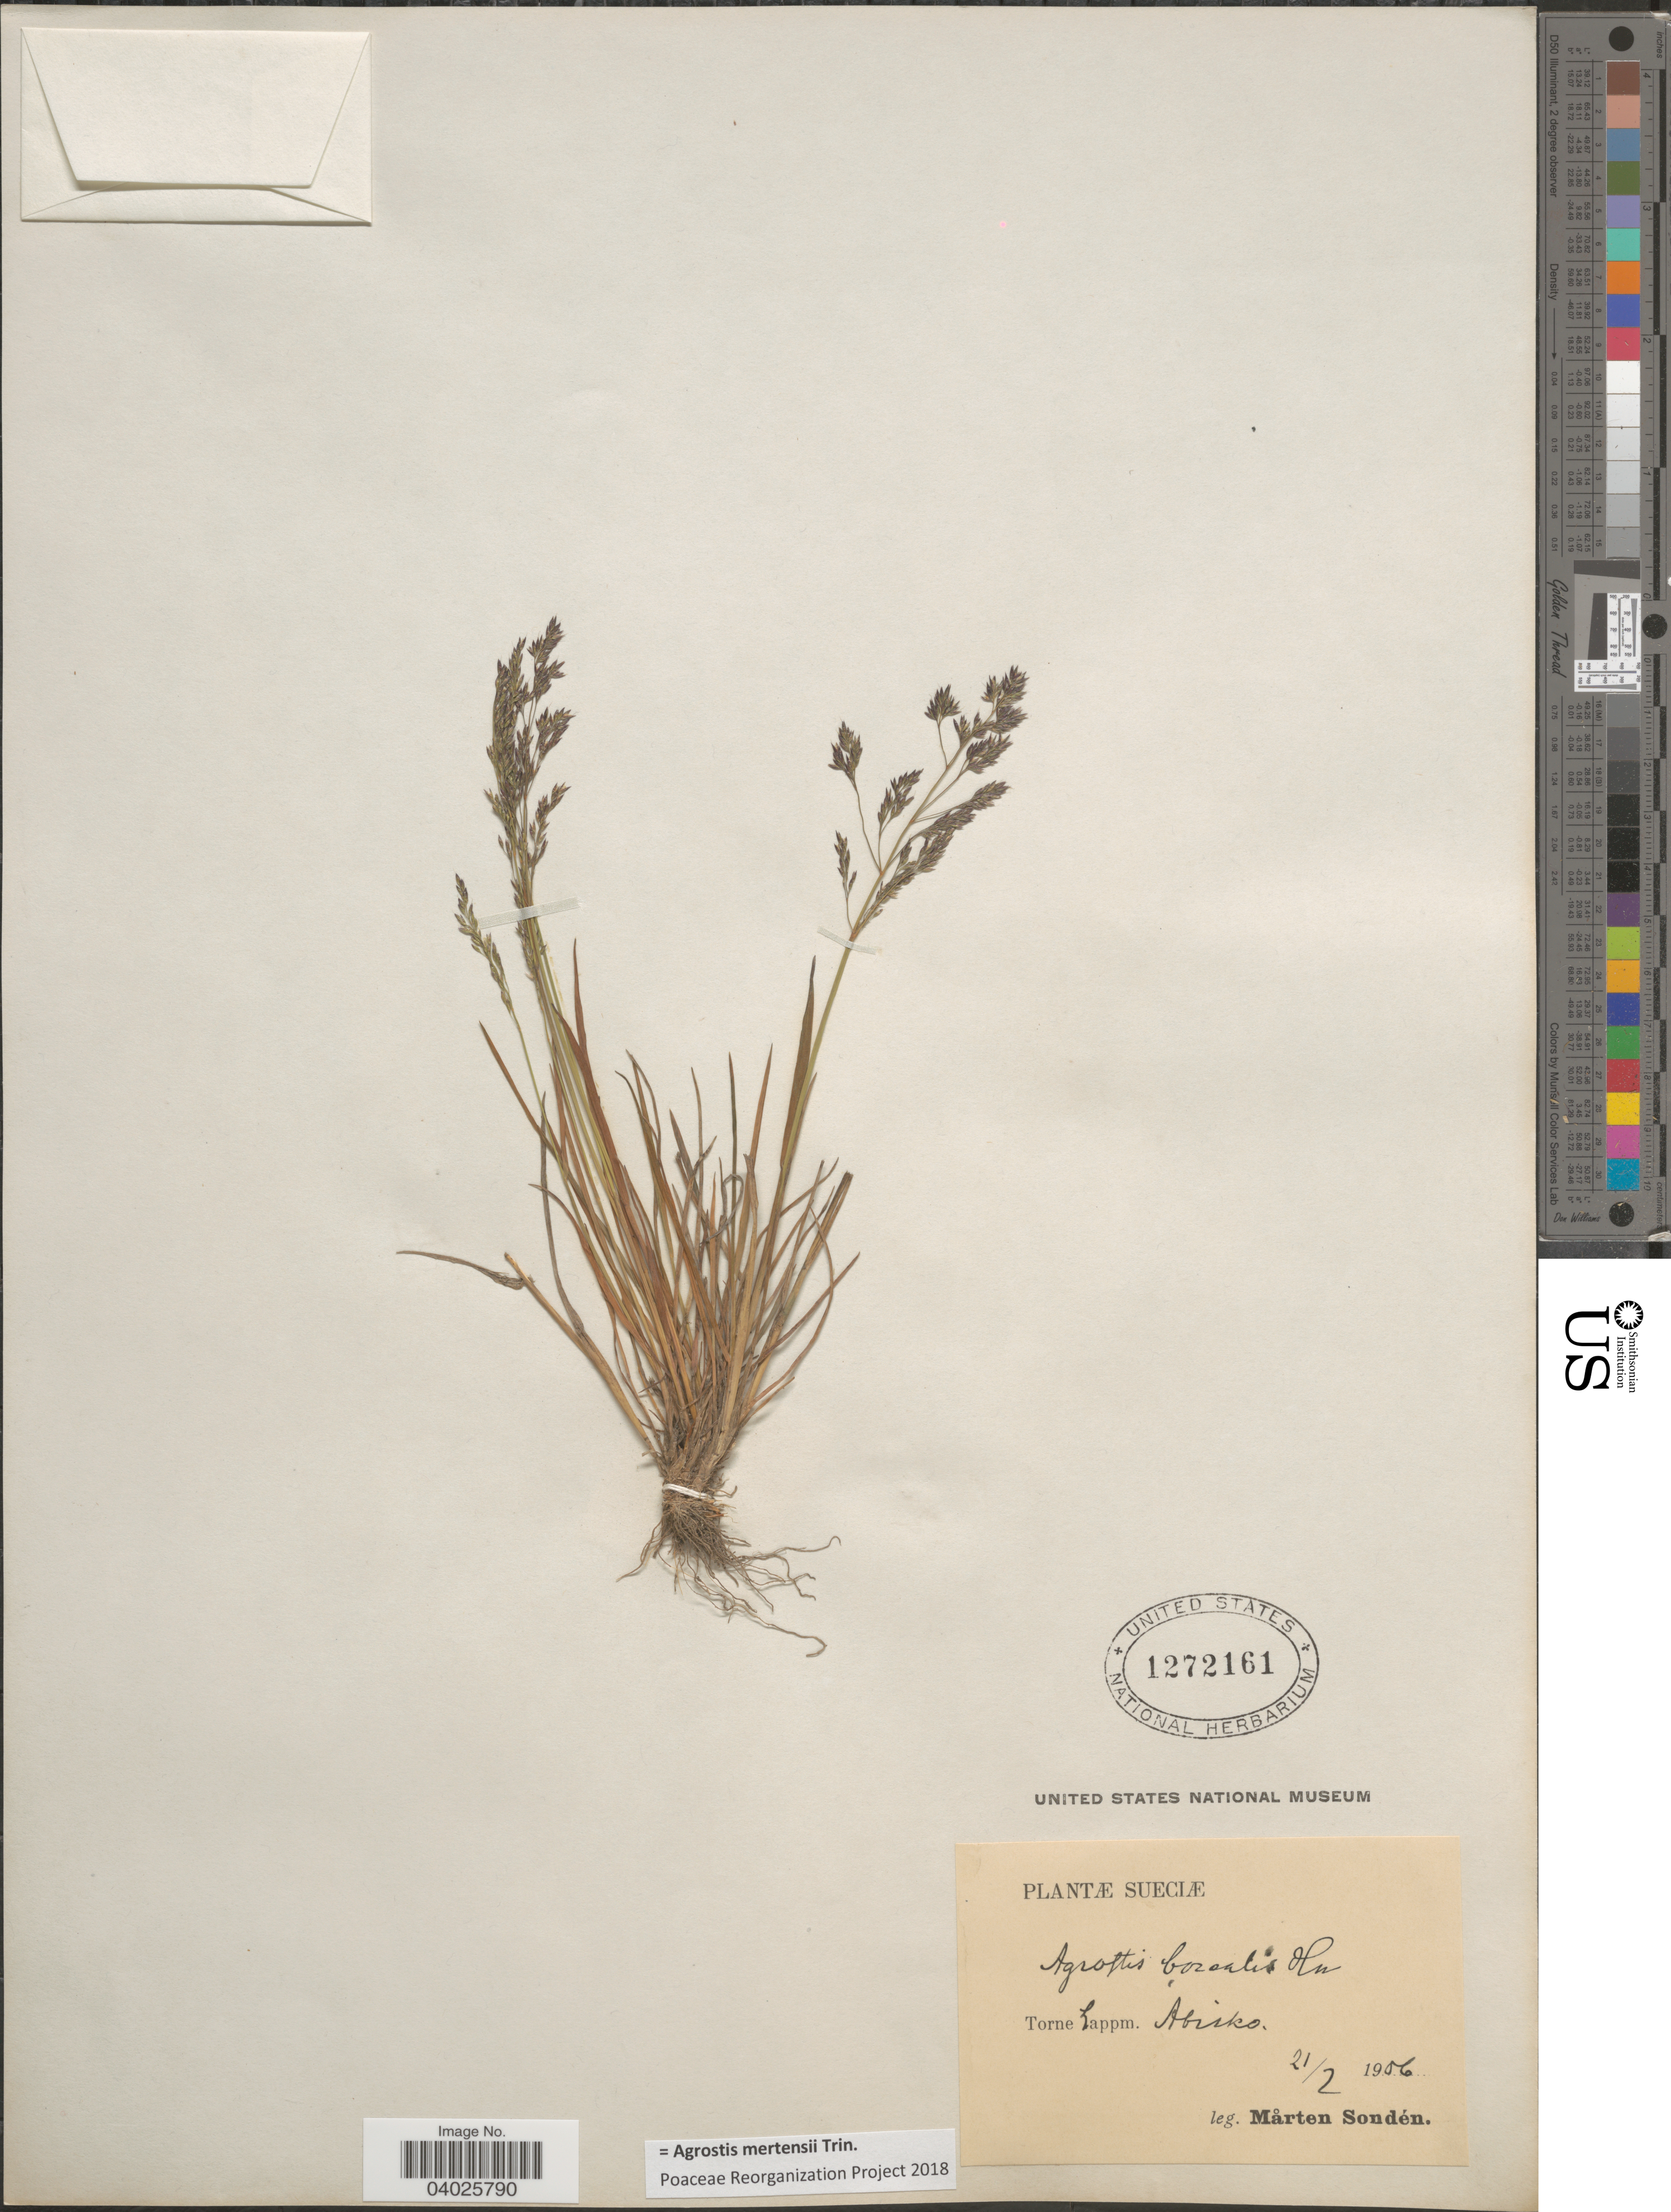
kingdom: Plantae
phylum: Tracheophyta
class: Liliopsida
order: Poales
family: Poaceae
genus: Agrostis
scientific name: Agrostis mertensii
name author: Trin.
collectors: M. Sondén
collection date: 1906-02-21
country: Sweden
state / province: Norrbotten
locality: Sueciæ. Torne Lappm. Abisko.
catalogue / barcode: US 1272161